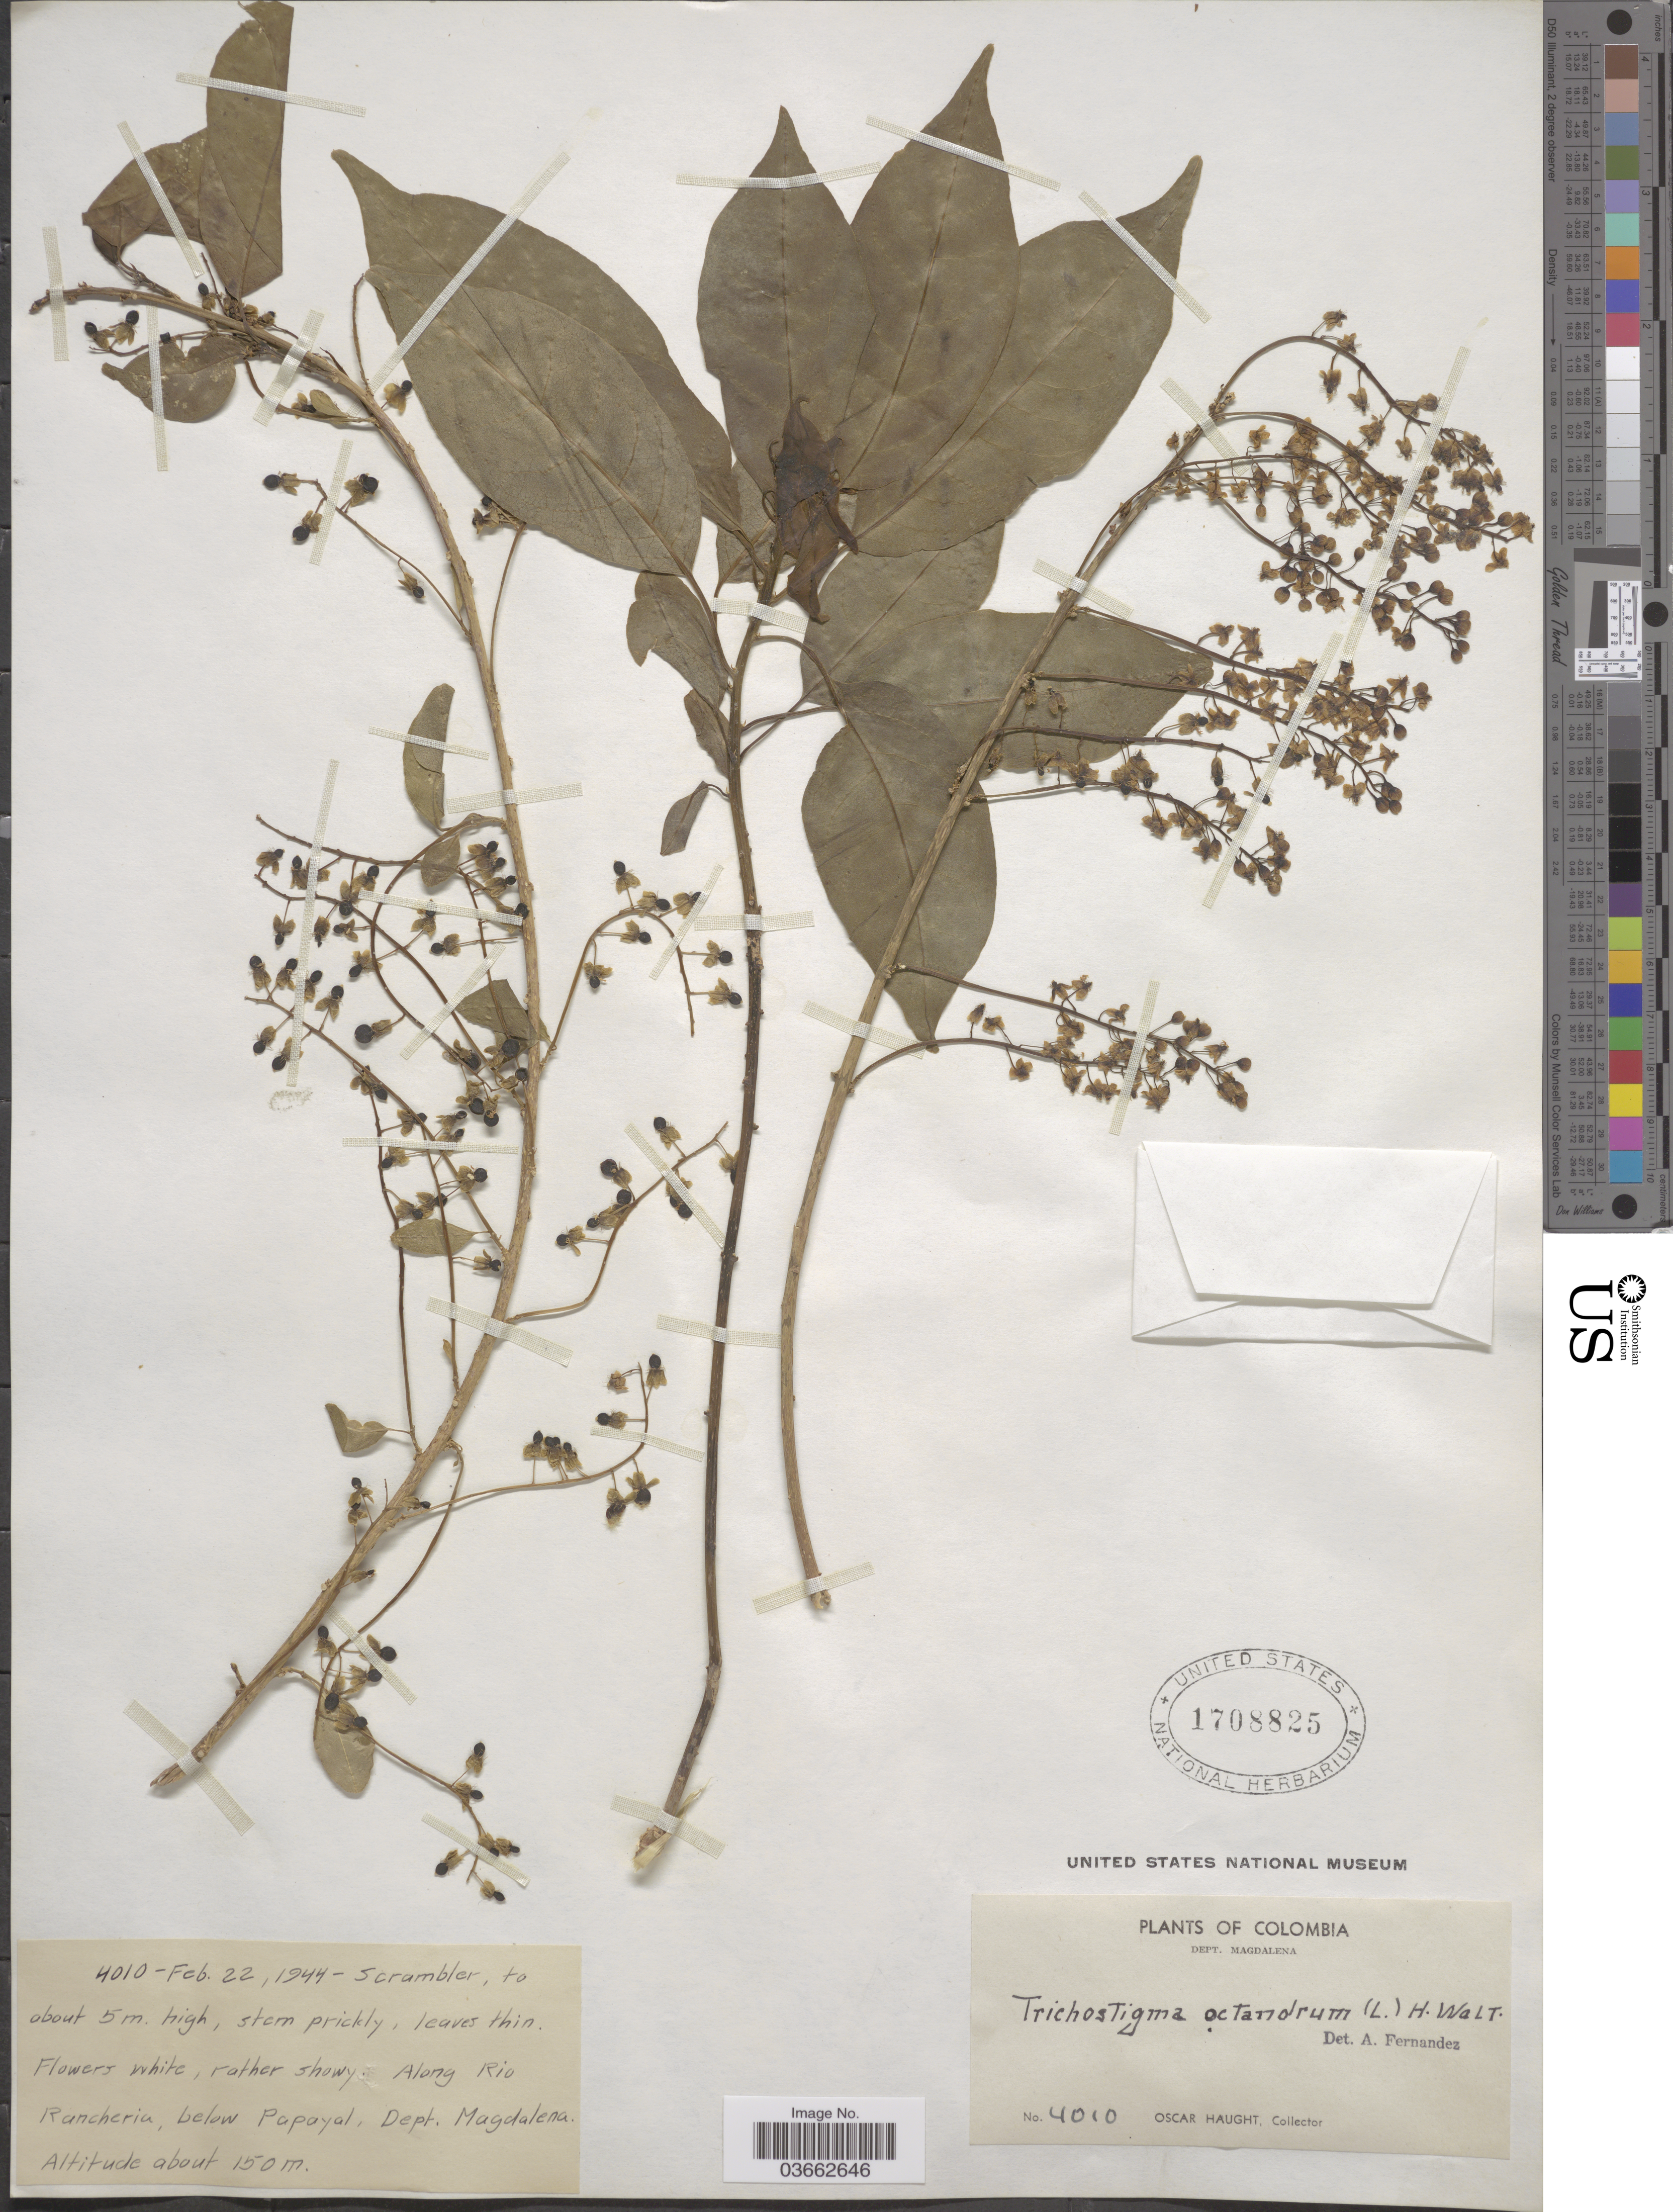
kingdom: Plantae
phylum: Tracheophyta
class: Magnoliopsida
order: Caryophyllales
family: Phytolaccaceae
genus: Trichostigma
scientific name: Trichostigma octandrum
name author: (L.) H. Walter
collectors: O. L. Haught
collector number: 4010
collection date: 1944-02-22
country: Colombia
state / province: Magdalena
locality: Along Rio Rancheria, below Papayal, Dept. Magdalena.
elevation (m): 150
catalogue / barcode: US 1708825